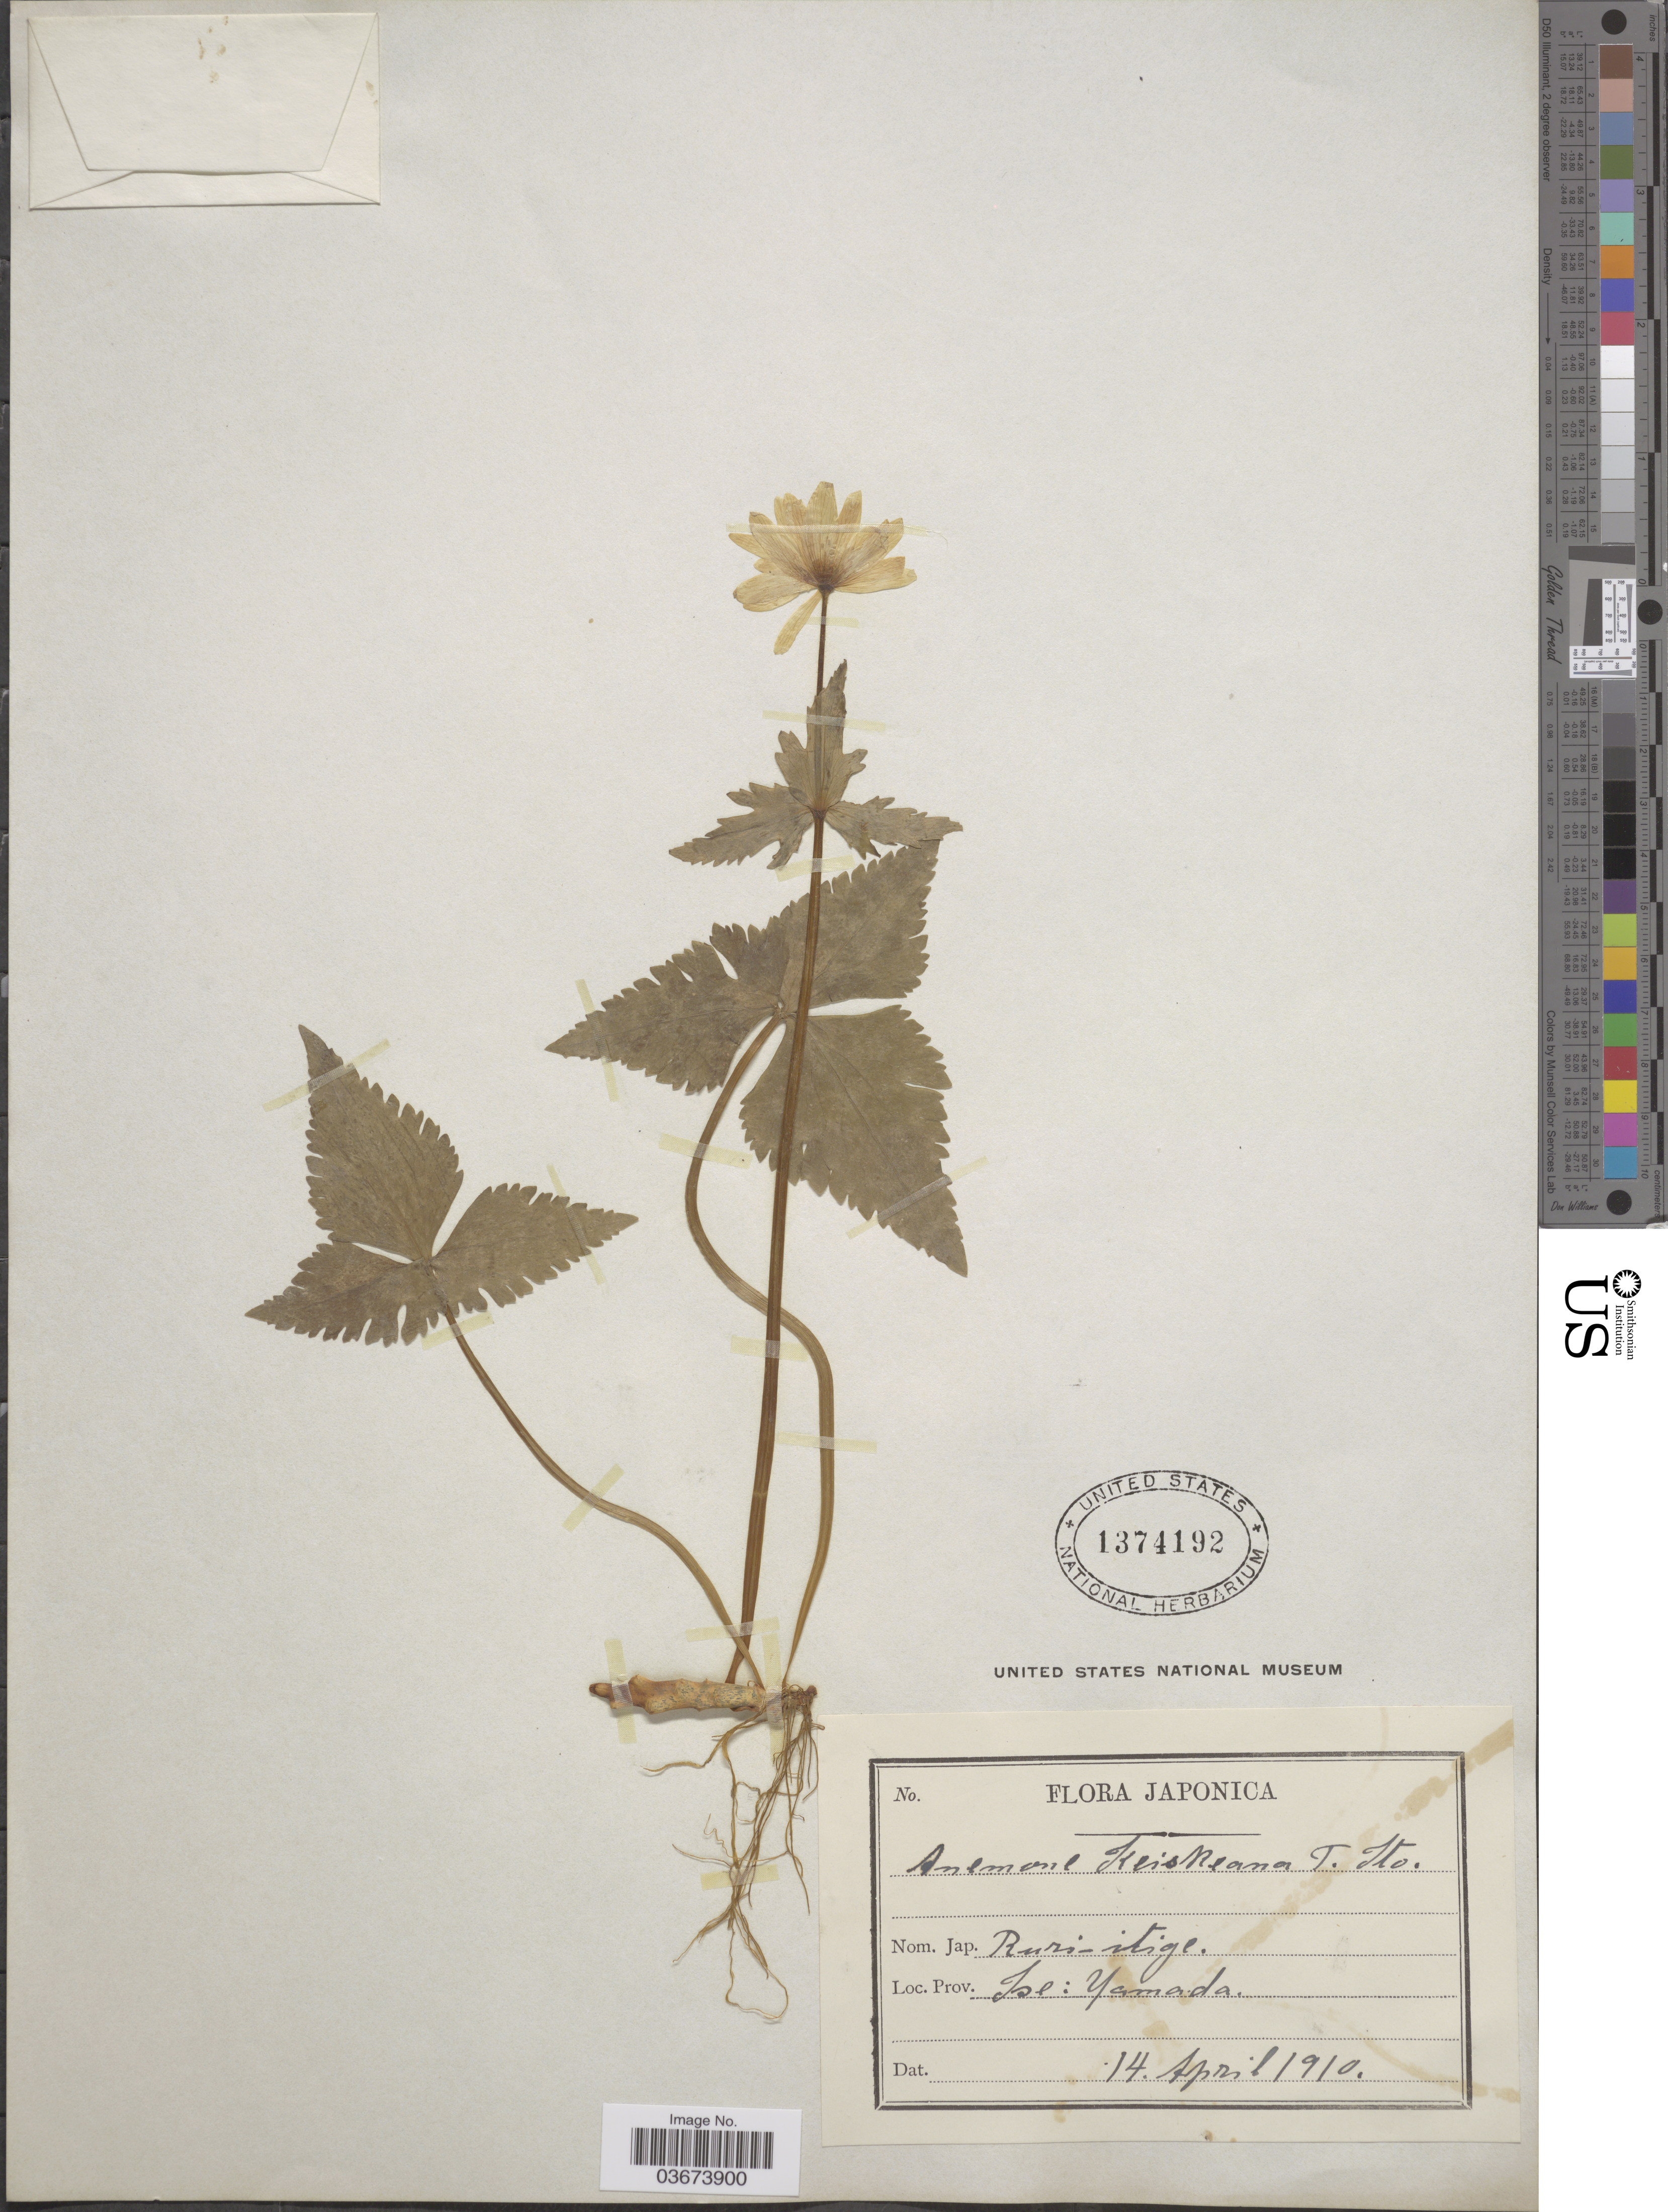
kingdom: Plantae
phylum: Tracheophyta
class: Magnoliopsida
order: Ranunculales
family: Ranunculaceae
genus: Anemone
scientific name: Anemone keiskeana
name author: T. Itô ex Maxim.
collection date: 1910-04-14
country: Japan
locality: Isl: Yamada.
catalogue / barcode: US 1374192